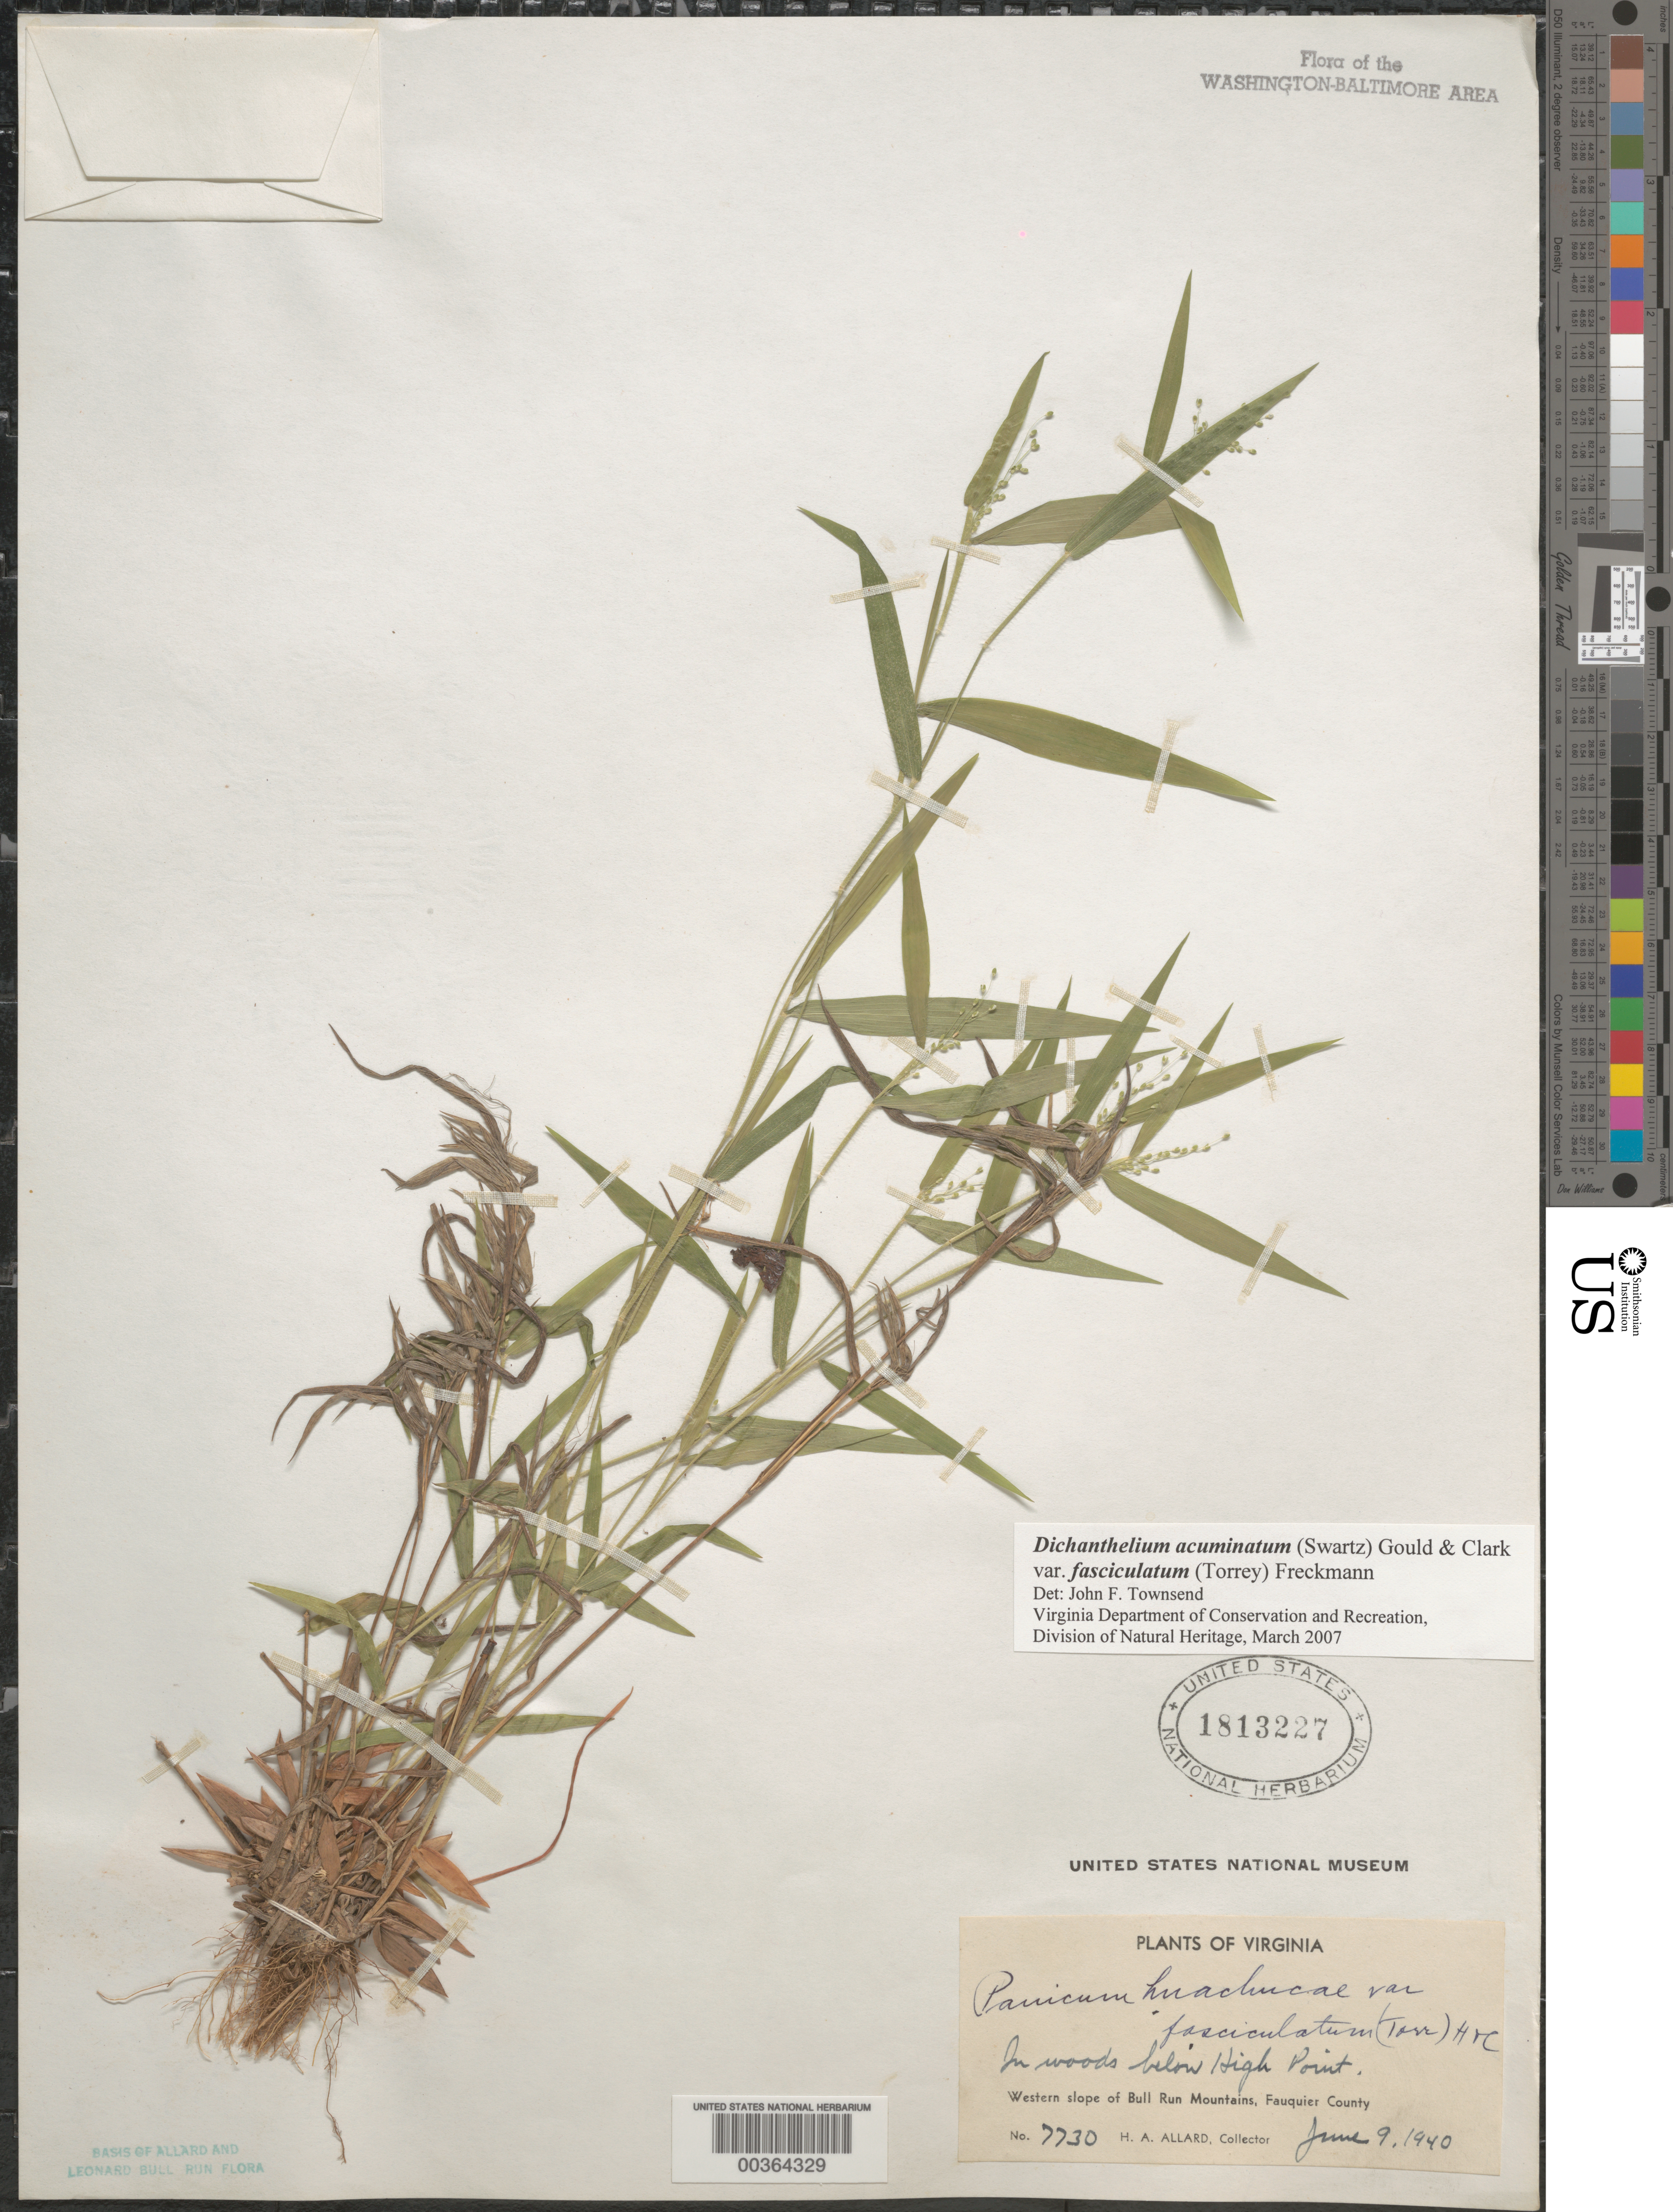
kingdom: Plantae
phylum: Tracheophyta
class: Liliopsida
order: Poales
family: Poaceae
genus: Dichanthelium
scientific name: Dichanthelium acuminatum var. fasciculatum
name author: (Torr.) Freckmann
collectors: H. A. Allard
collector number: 7730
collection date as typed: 09 Jun 1940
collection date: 1940-06-09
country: United States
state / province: Virginia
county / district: Fauquier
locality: Below High Point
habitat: In woods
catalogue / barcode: US 1813227